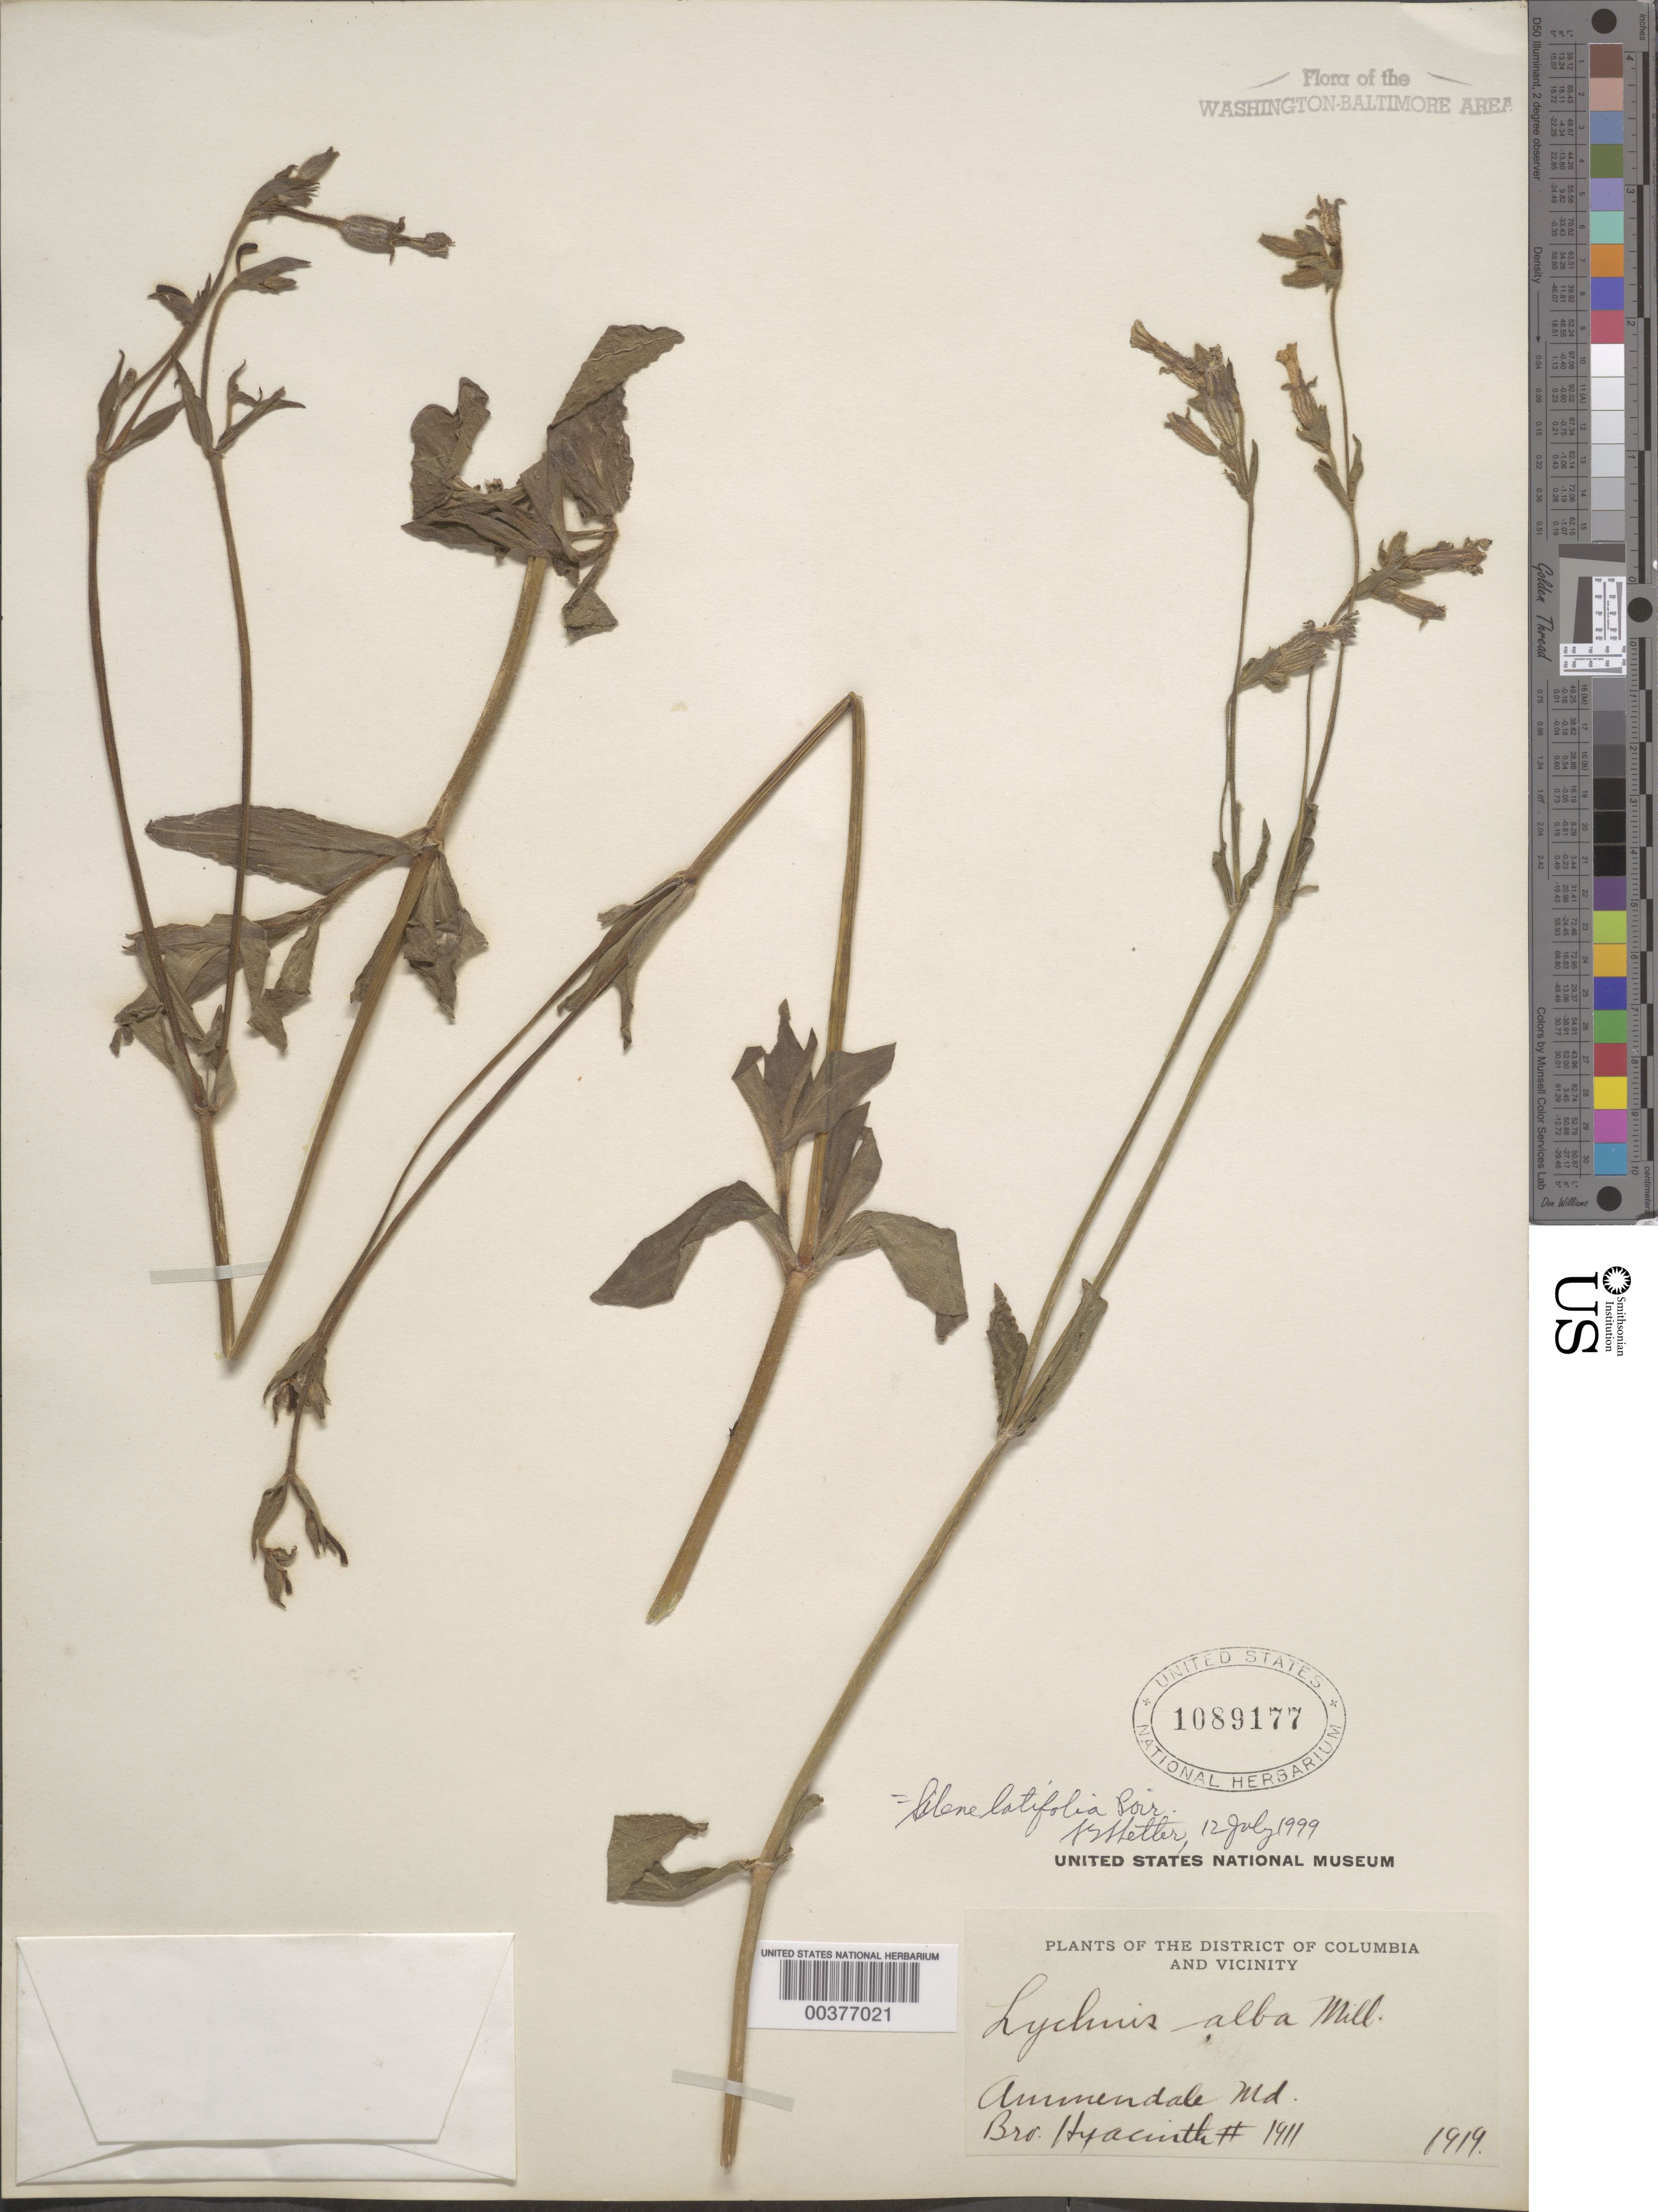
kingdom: Plantae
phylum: Tracheophyta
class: Magnoliopsida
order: Caryophyllales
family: Caryophyllaceae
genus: Silene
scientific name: Silene latifolia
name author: Poir.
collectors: F. Hyacinth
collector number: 1911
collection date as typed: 1919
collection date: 1919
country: United States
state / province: Maryland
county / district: Prince George's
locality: Ammendale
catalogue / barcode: US 1089177